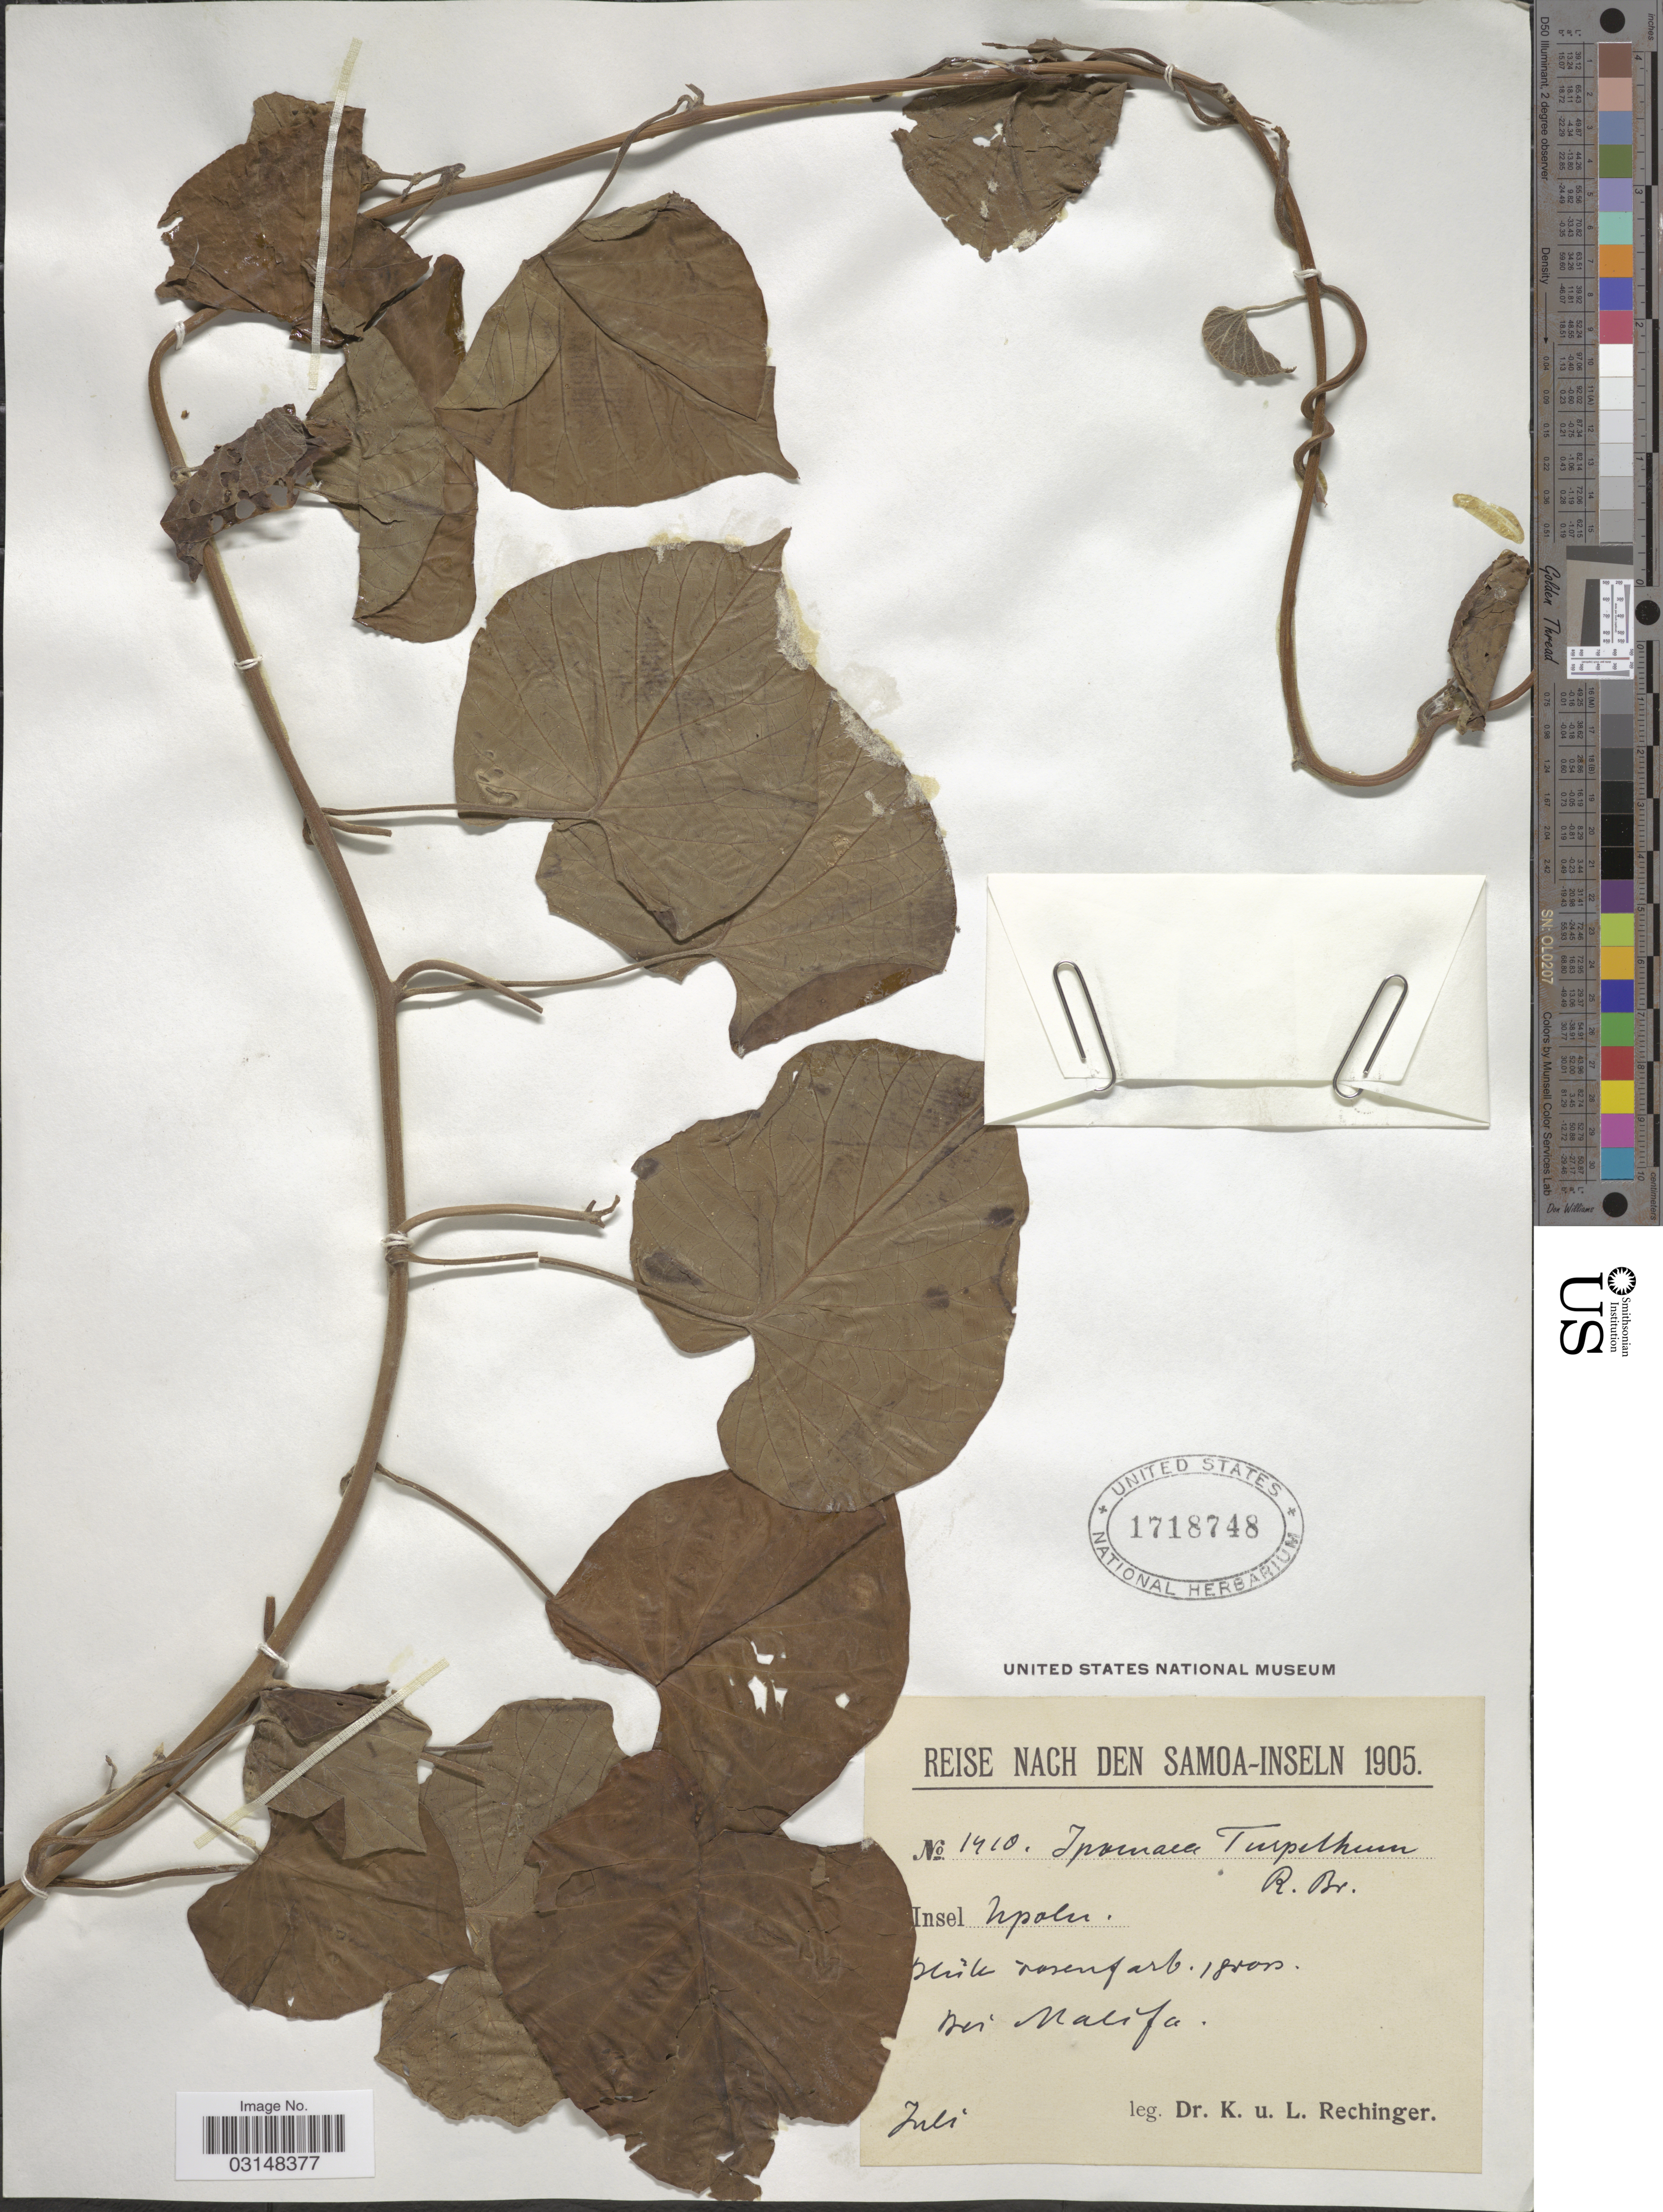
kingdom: Plantae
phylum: Tracheophyta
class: Magnoliopsida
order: Solanales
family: Convolvulaceae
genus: Operculina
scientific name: Operculina turpethum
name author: (L.) Silva Manso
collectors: K. Rechinger & L. Rechinger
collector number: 1410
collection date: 1905-07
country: Samoa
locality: Insel Upolu.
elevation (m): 1850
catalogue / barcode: US 1718748